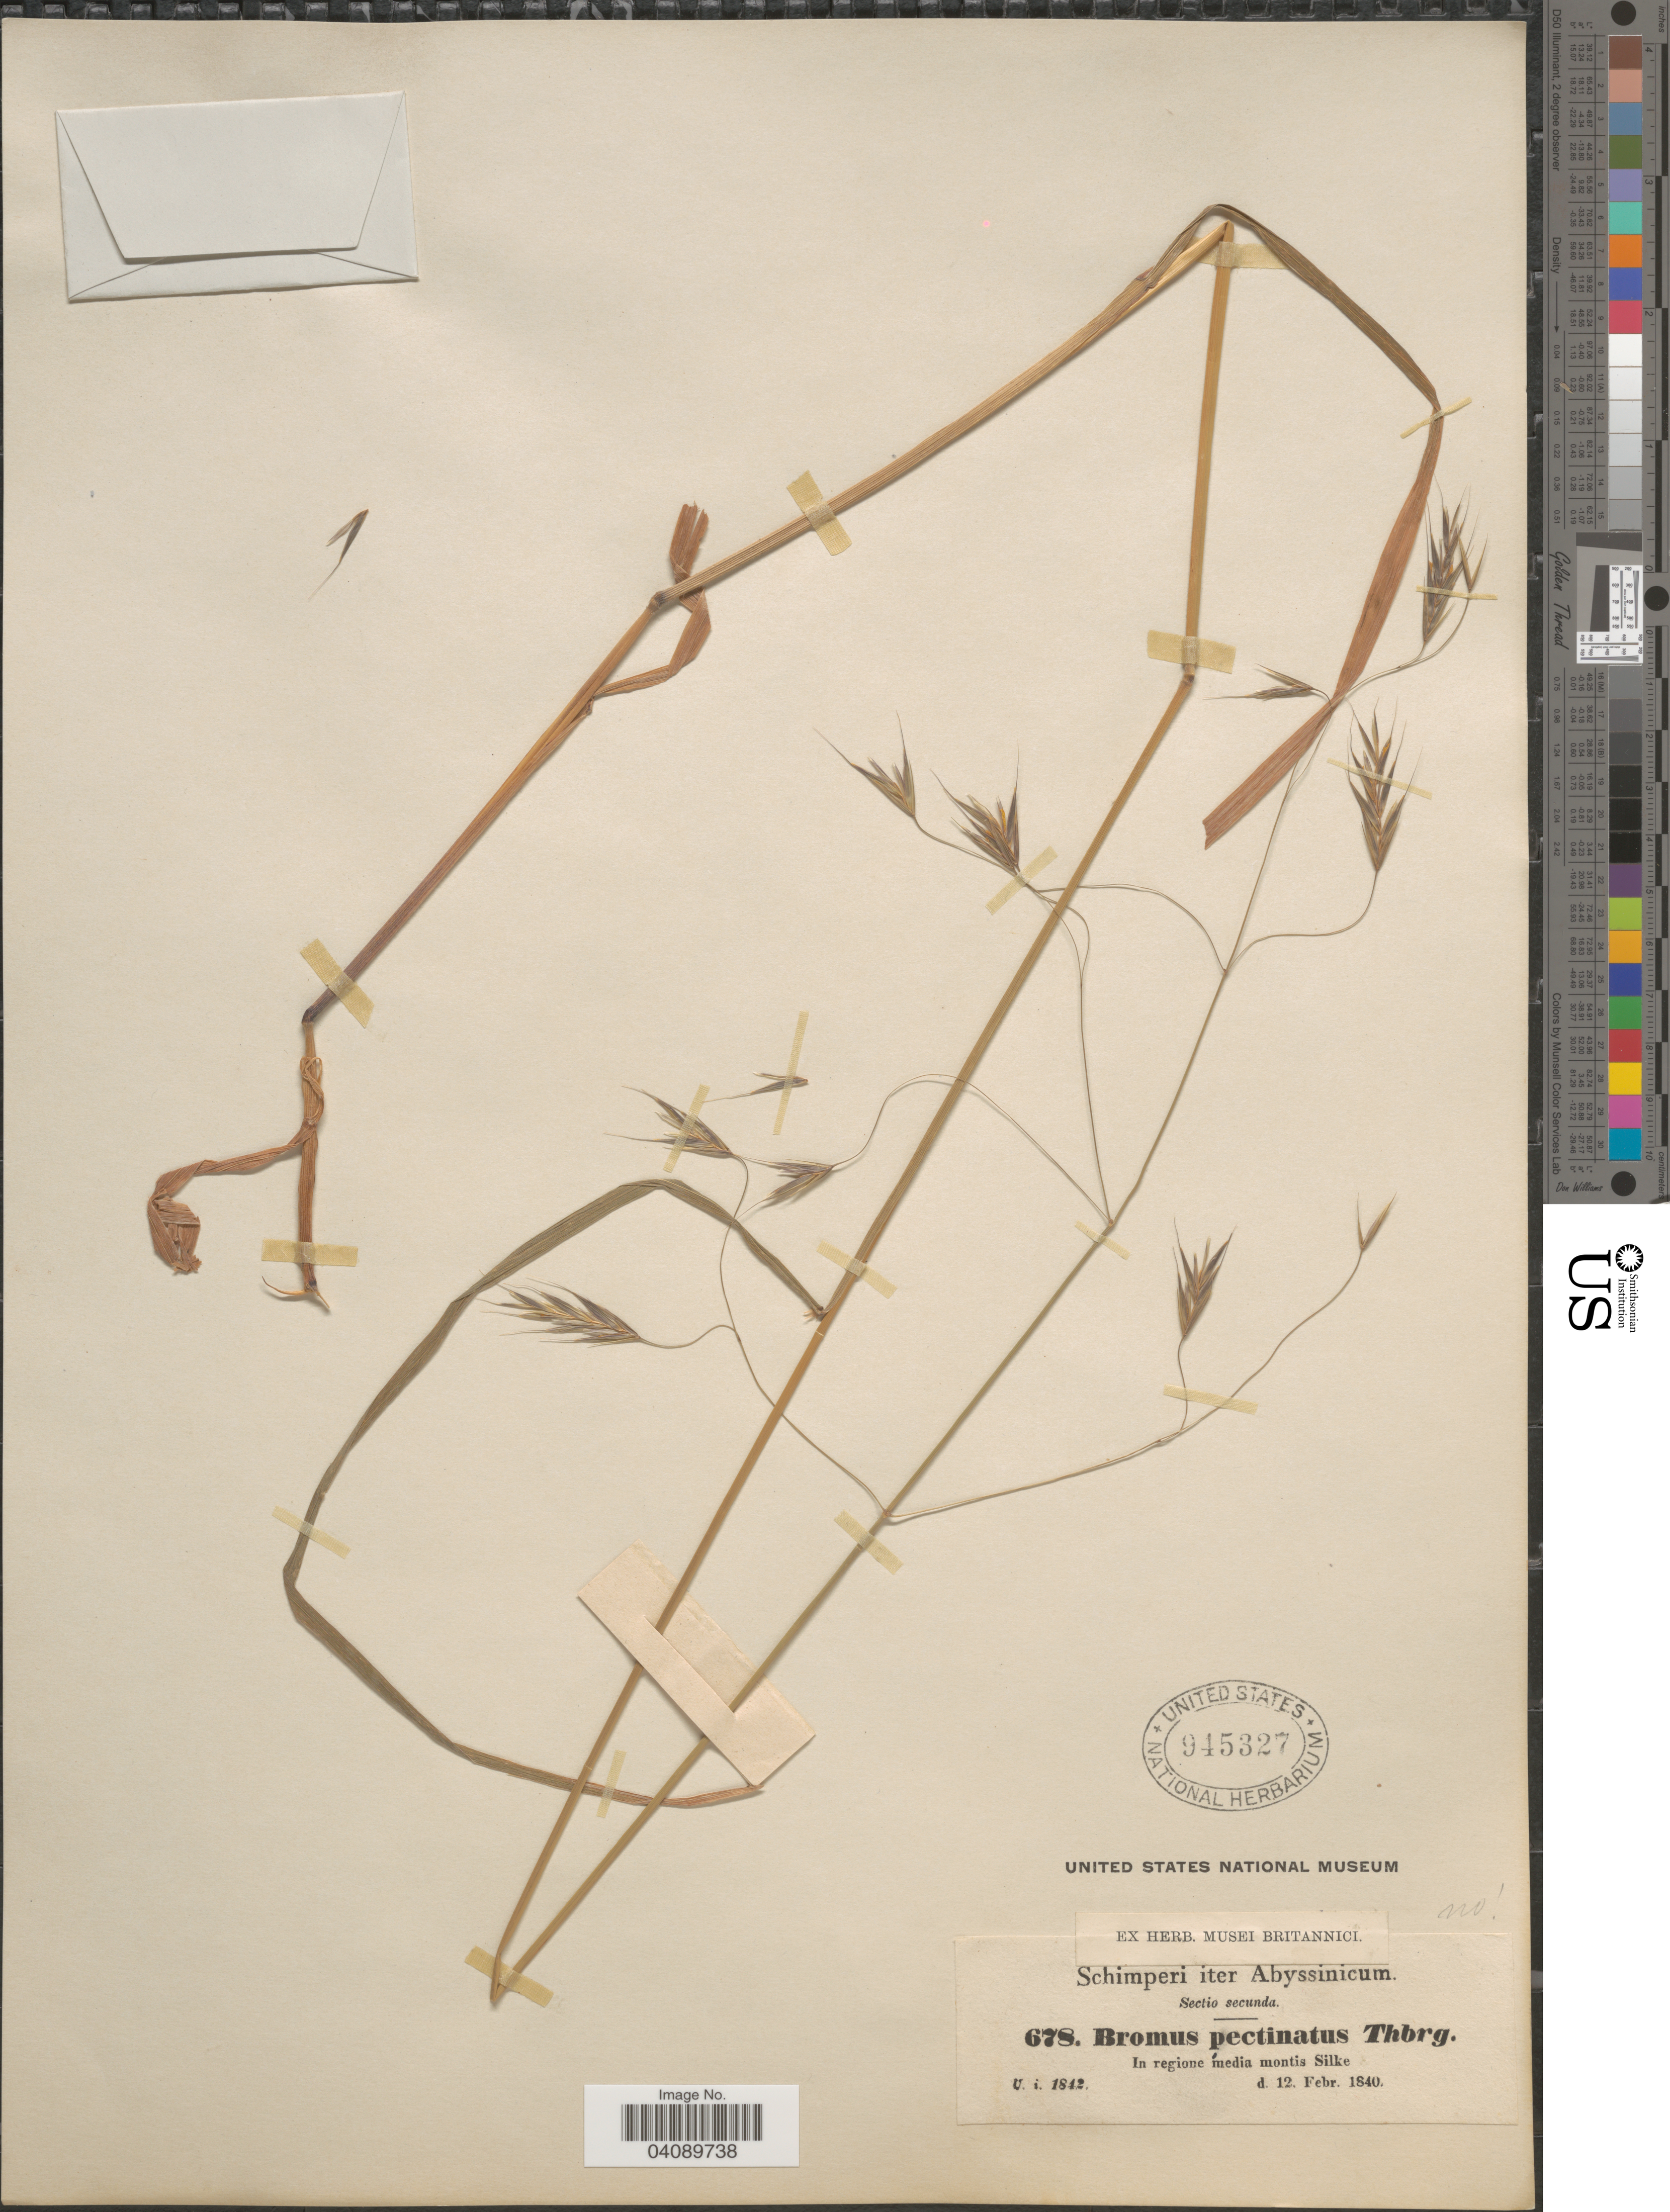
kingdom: Plantae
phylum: Tracheophyta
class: Liliopsida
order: Poales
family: Poaceae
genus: Bromus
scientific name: Bromus sp.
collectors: -. Schimper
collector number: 678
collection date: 1840-02-12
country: Ethiopia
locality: Iter Abyssinicum. In regione media montis Silke.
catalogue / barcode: US 945327